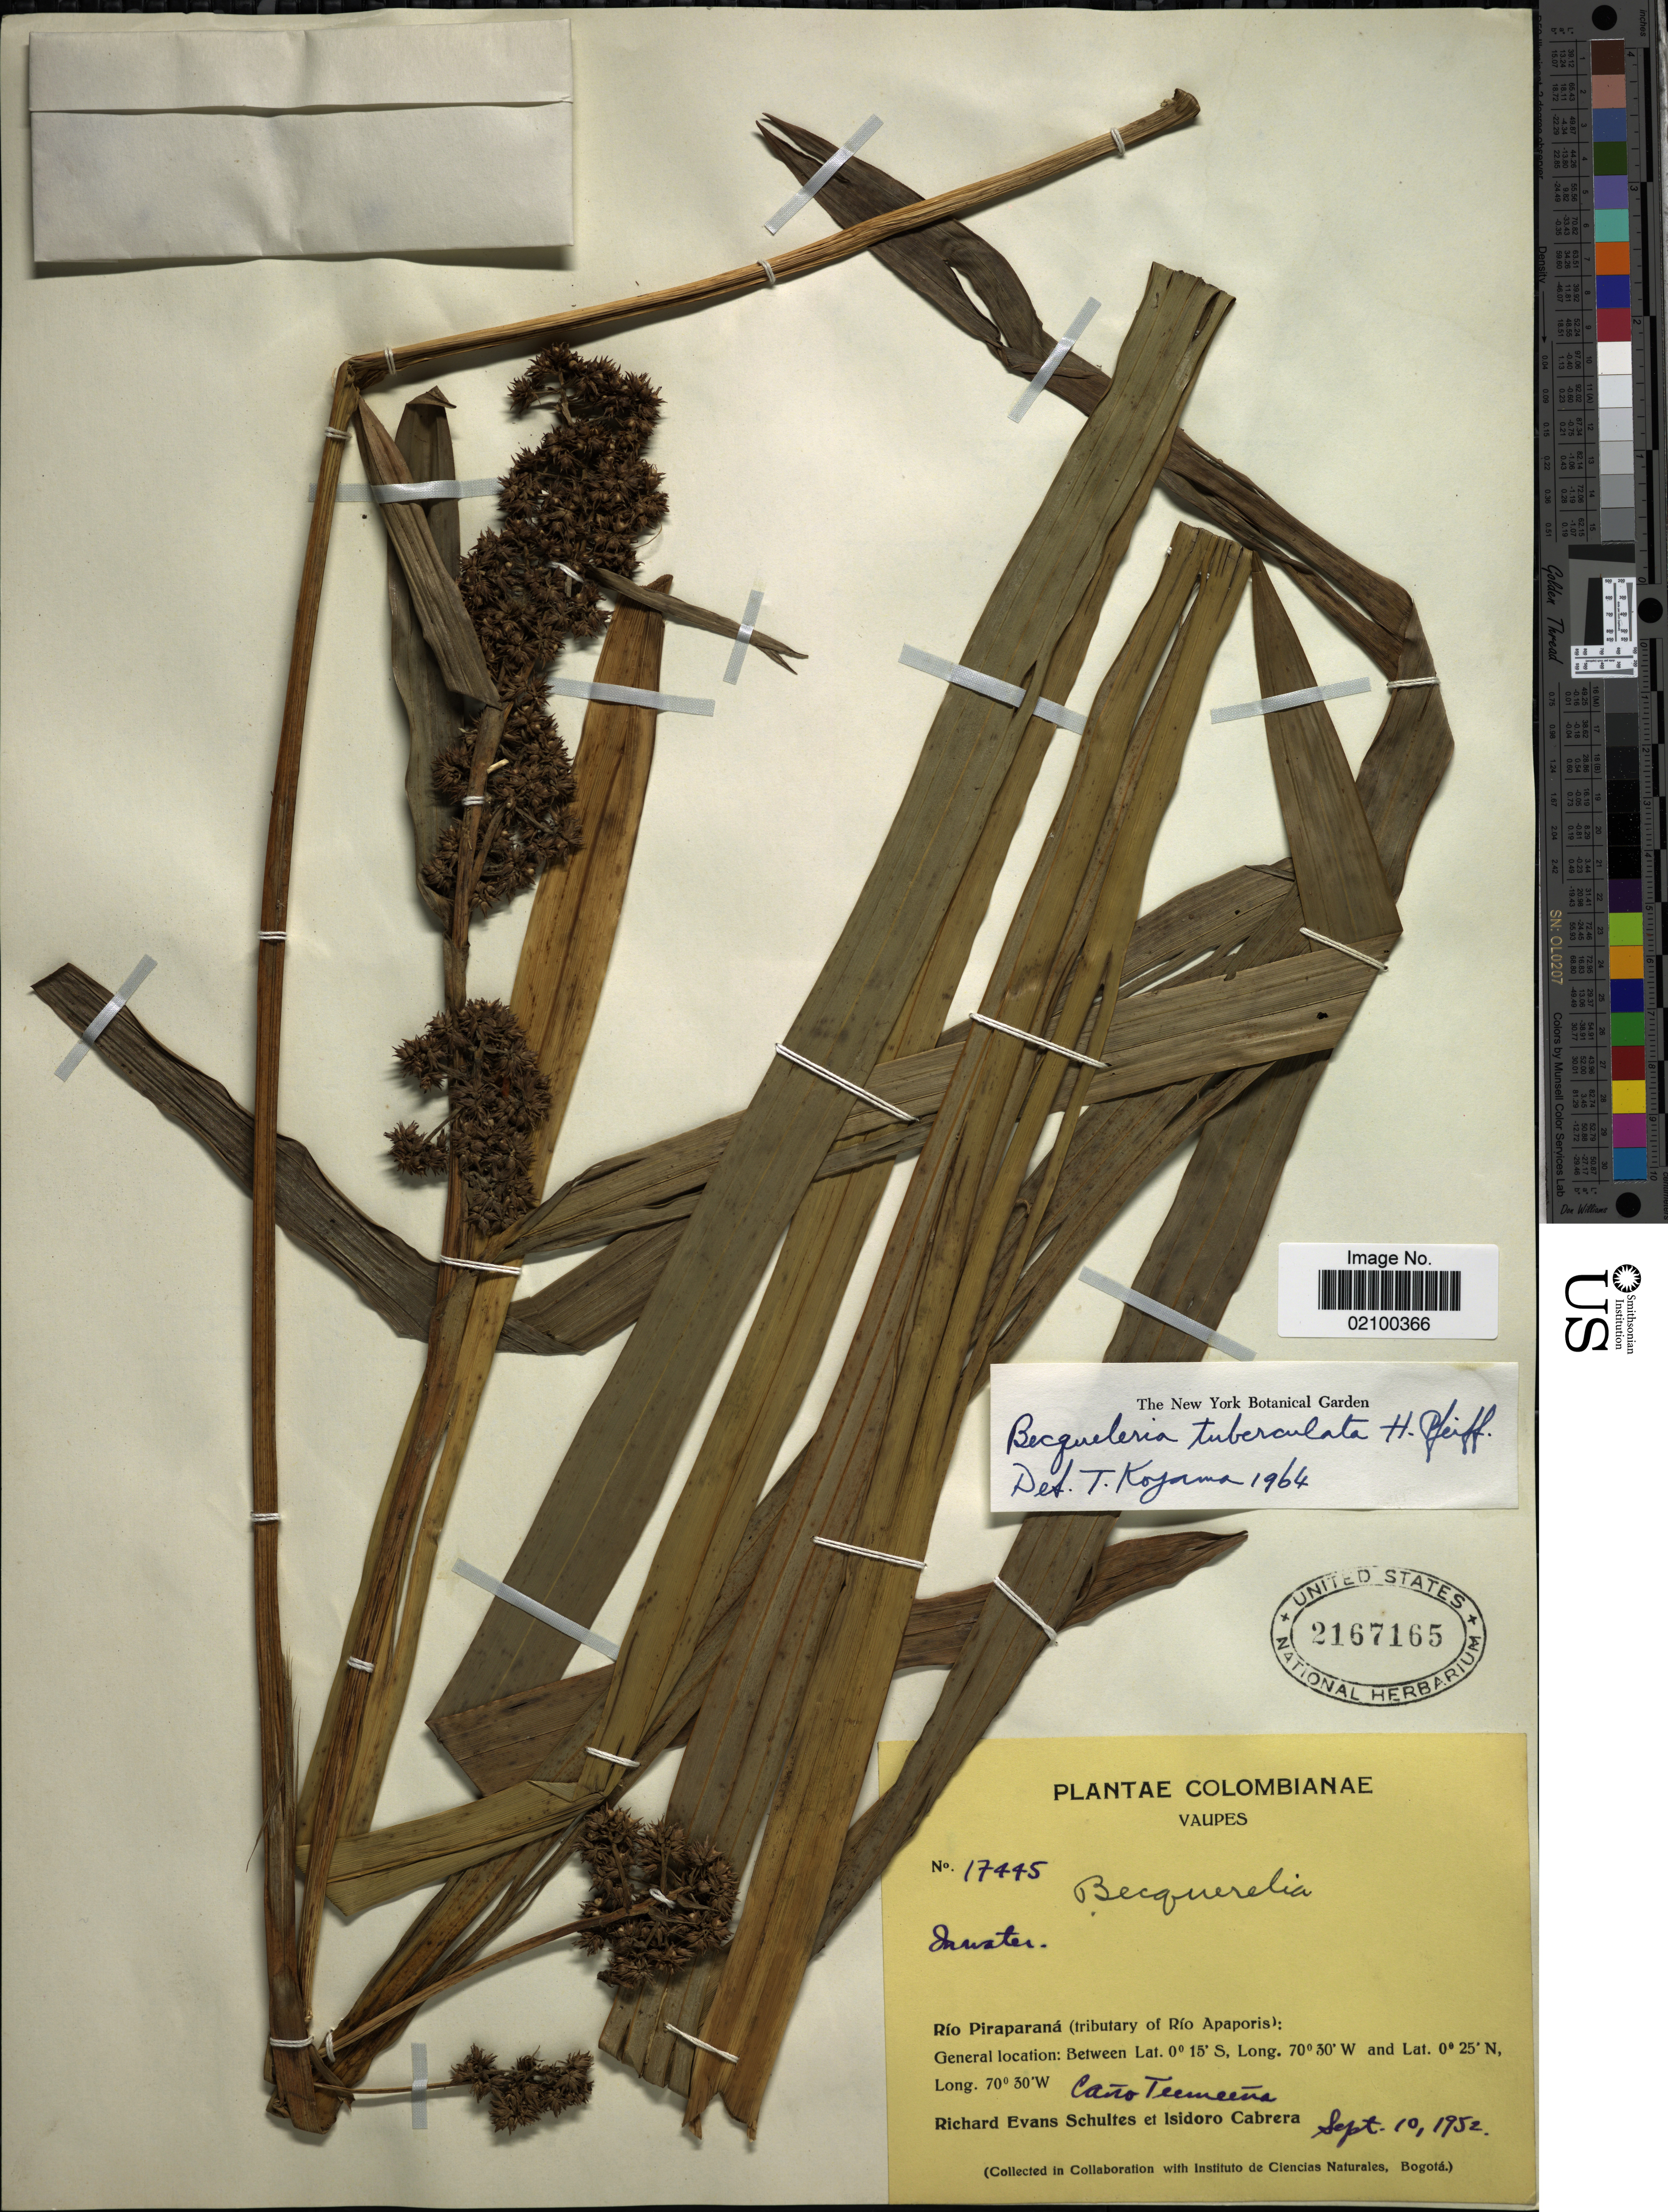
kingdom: Plantae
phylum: Tracheophyta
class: Liliopsida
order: Poales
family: Cyperaceae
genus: Becquerelia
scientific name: Becquerelia tuberculata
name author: (Boeckeler) Pfeiff.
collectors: R. E. Schultes & I. Cabrera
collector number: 17445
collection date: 1952-09-10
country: Colombia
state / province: Vaupés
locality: Rio Piraparana (tributary of Rio Apaporis) Cano Teemeena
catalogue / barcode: US 2167165